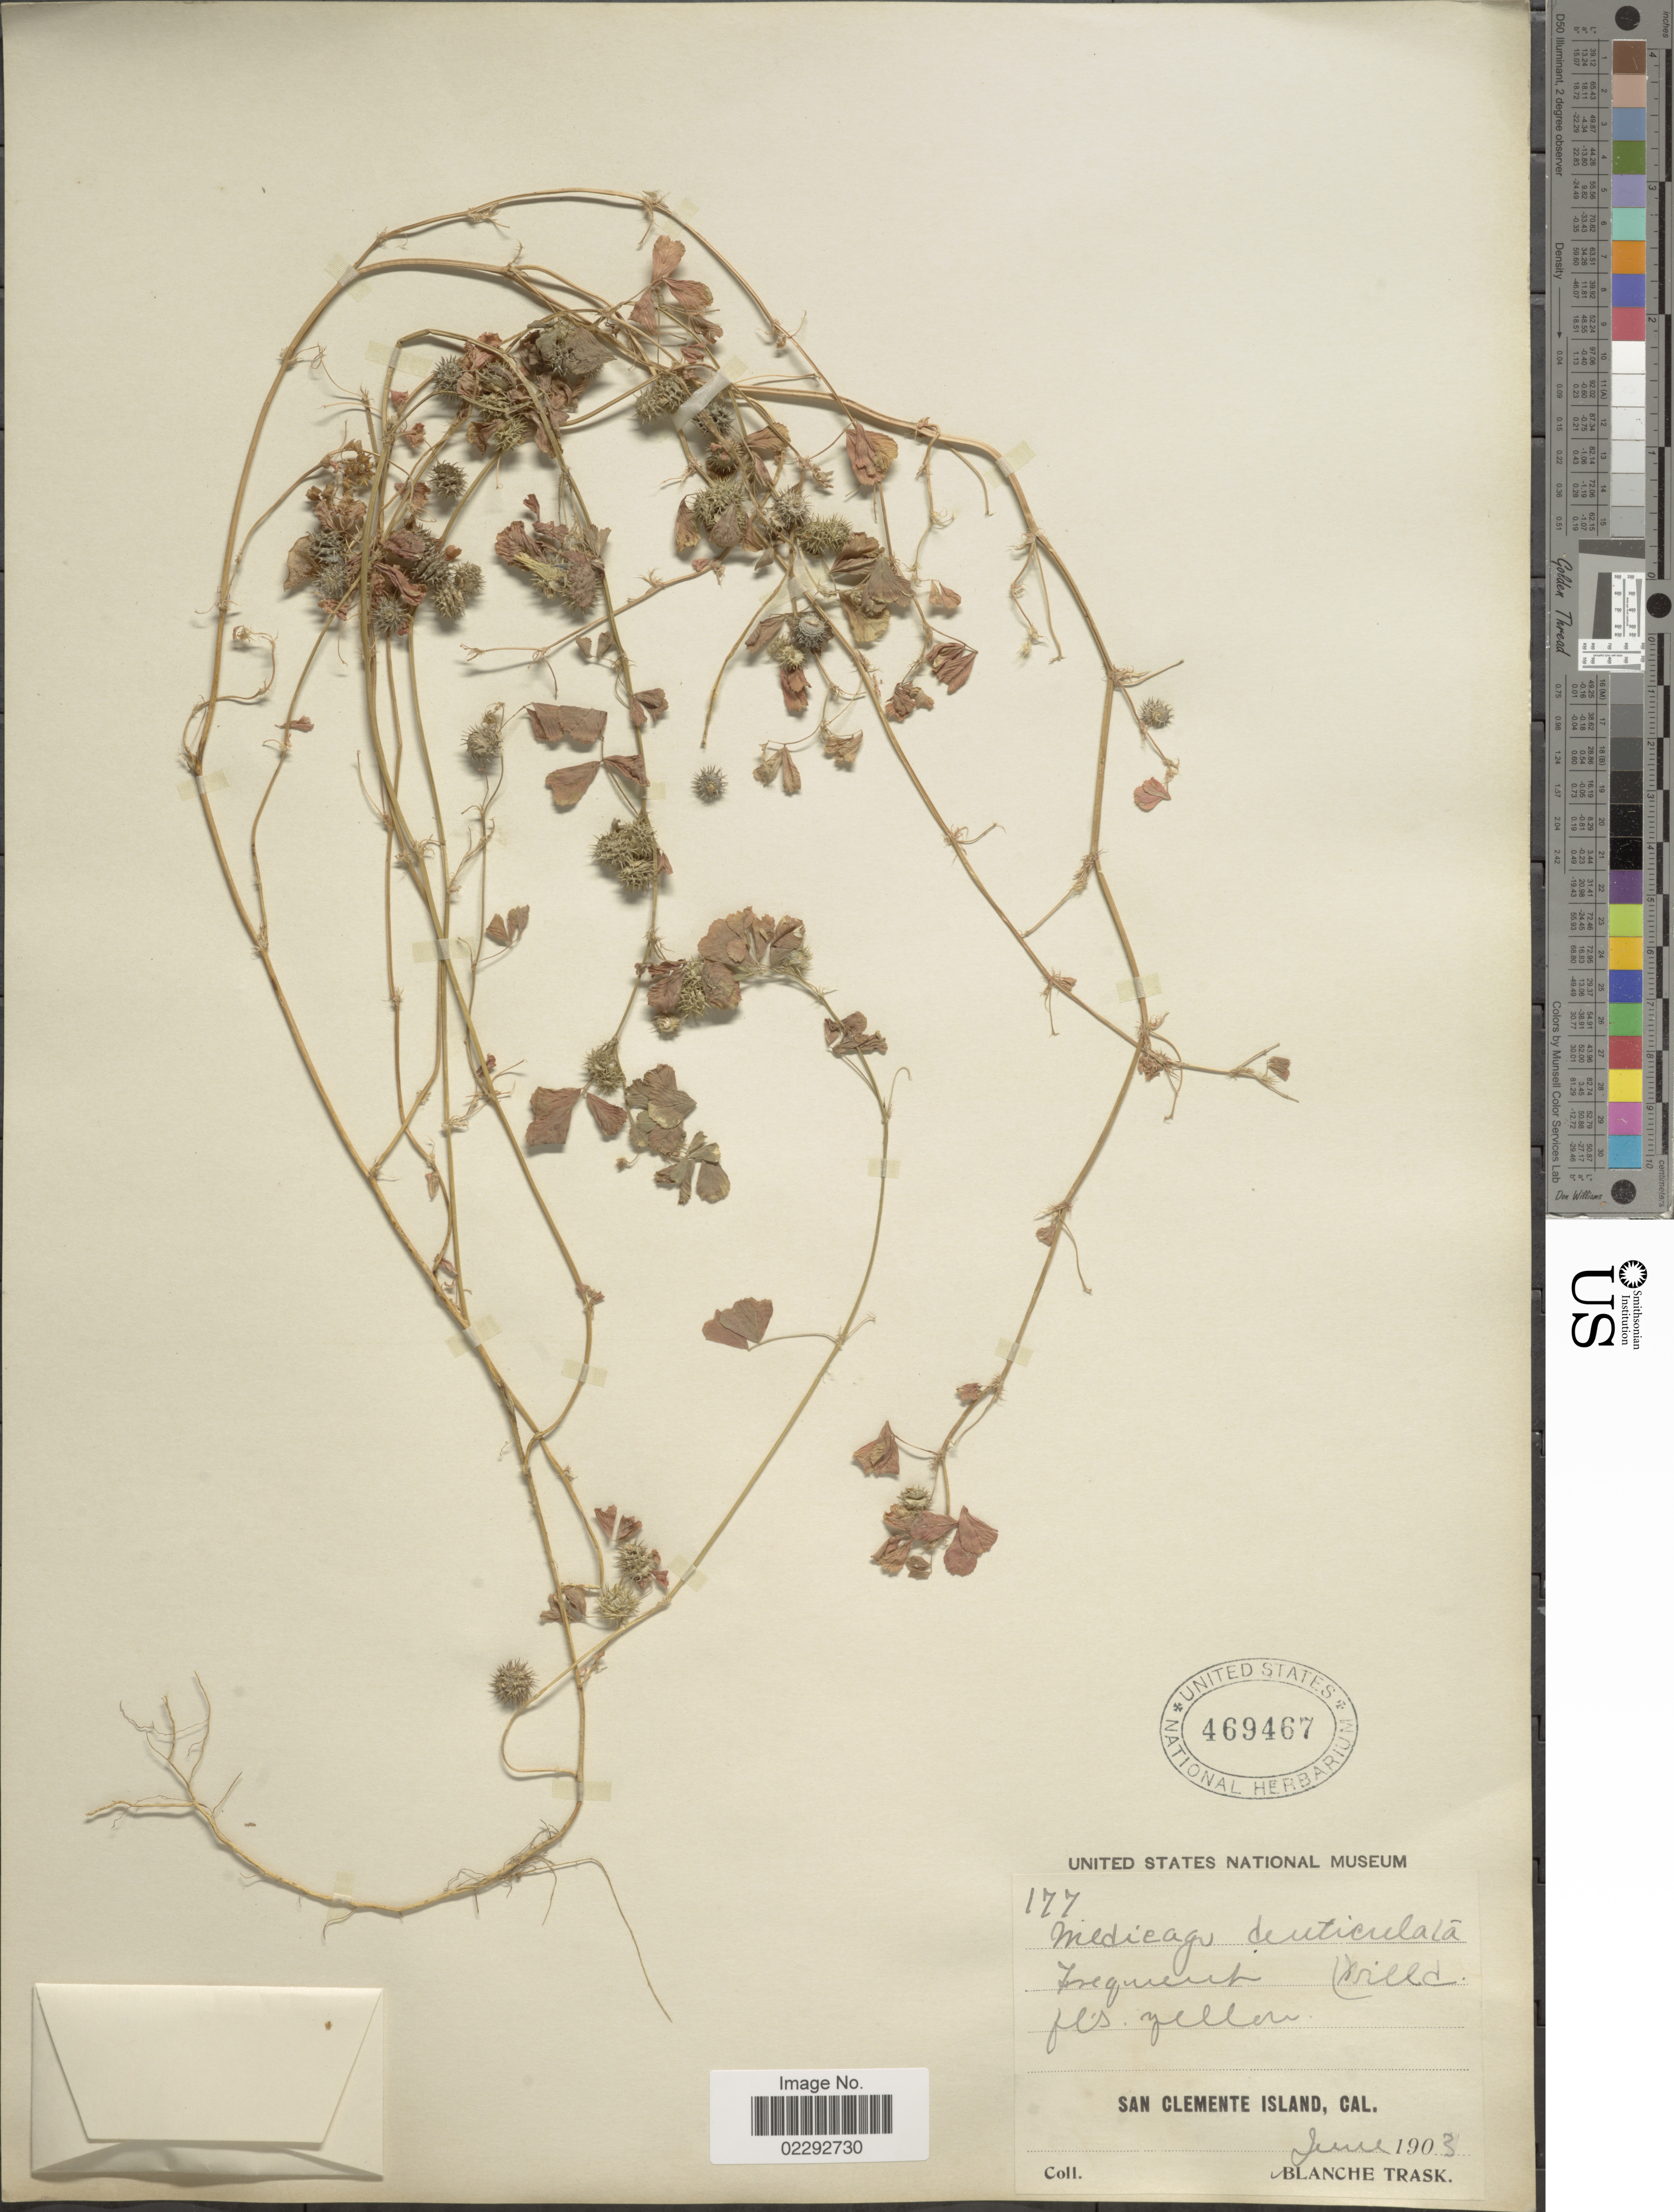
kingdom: Plantae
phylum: Tracheophyta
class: Magnoliopsida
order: Fabales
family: Fabaceae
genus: Medicago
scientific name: Medicago hispida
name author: Gaertn.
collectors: B. Trask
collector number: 177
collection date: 1903-06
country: United States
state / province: California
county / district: Los Angeles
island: San Clemente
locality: San Clemente Island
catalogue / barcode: US 469467